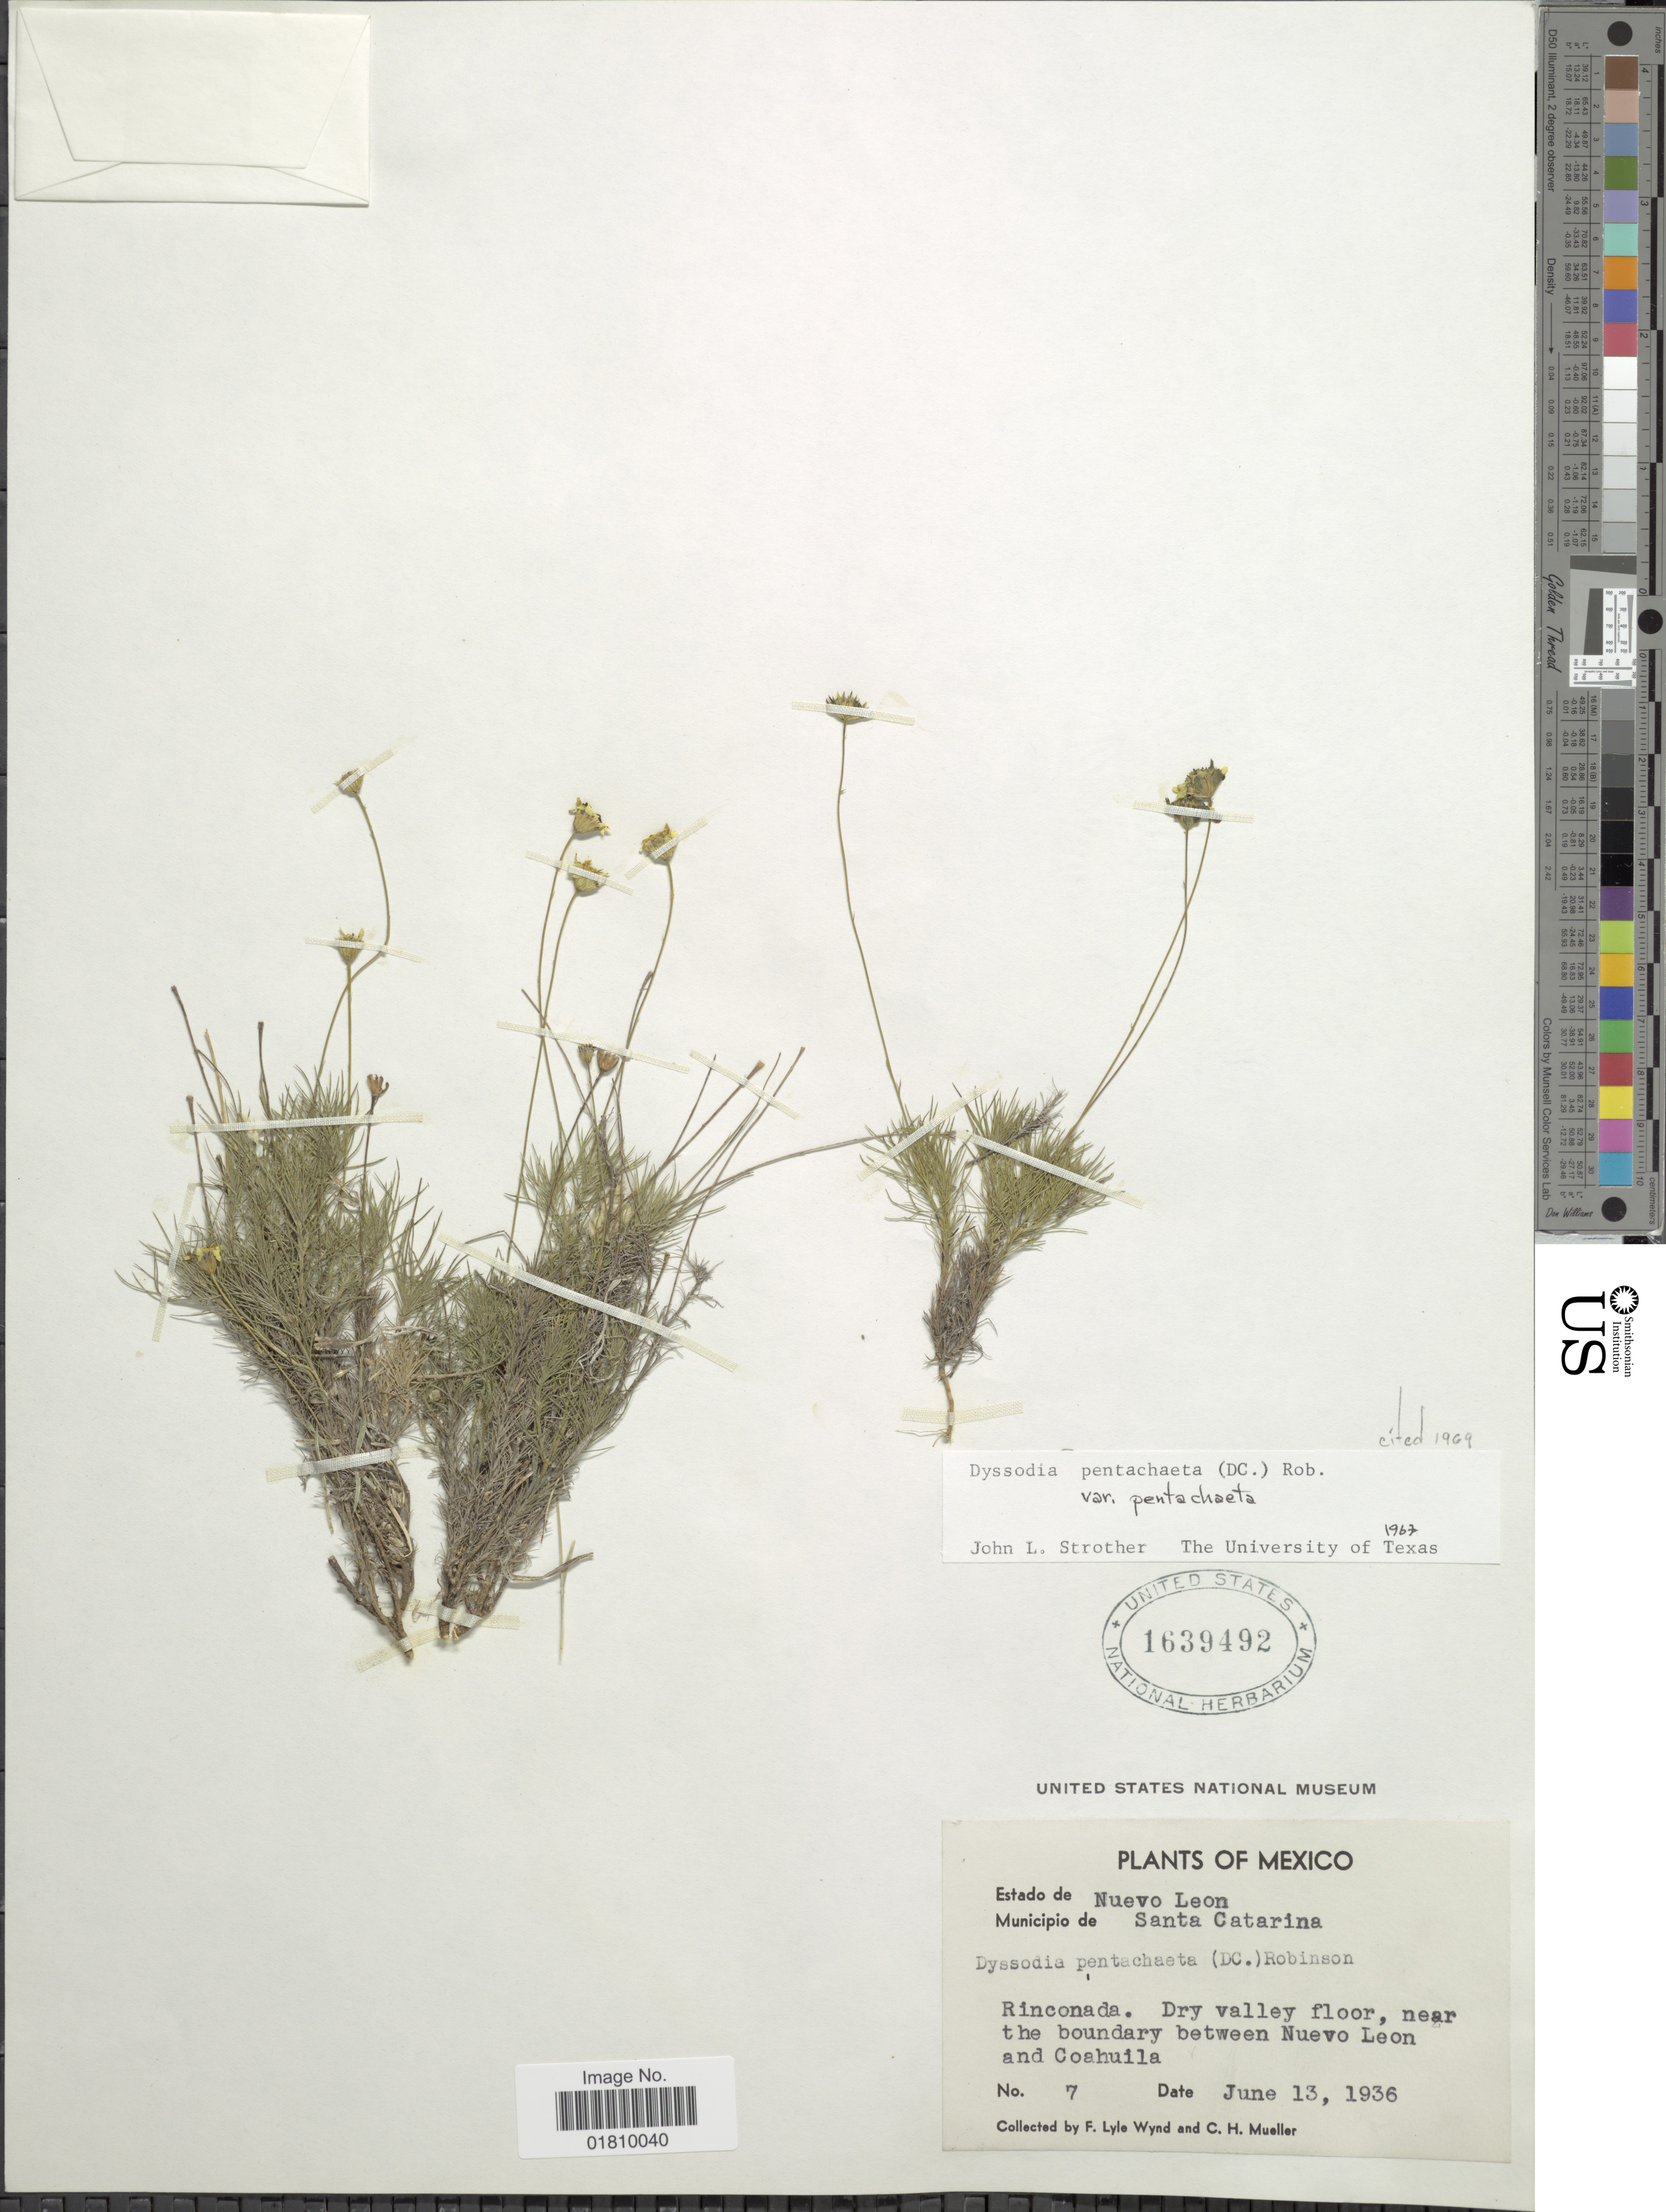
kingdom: Plantae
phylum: Tracheophyta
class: Magnoliopsida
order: Asterales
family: Asteraceae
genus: Thymophylla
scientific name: Thymophylla pentachaeta var. pentachaeta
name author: (DC.) Small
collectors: F. L. Wynd & C. H. Mueller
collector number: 7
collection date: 1936-06-13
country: Mexico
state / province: Nuevo León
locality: Municipio de Santa Catarina, Rinconada, dry valley floor, near the boundary between Nuevo Leon and Coahuila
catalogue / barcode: US 1639492